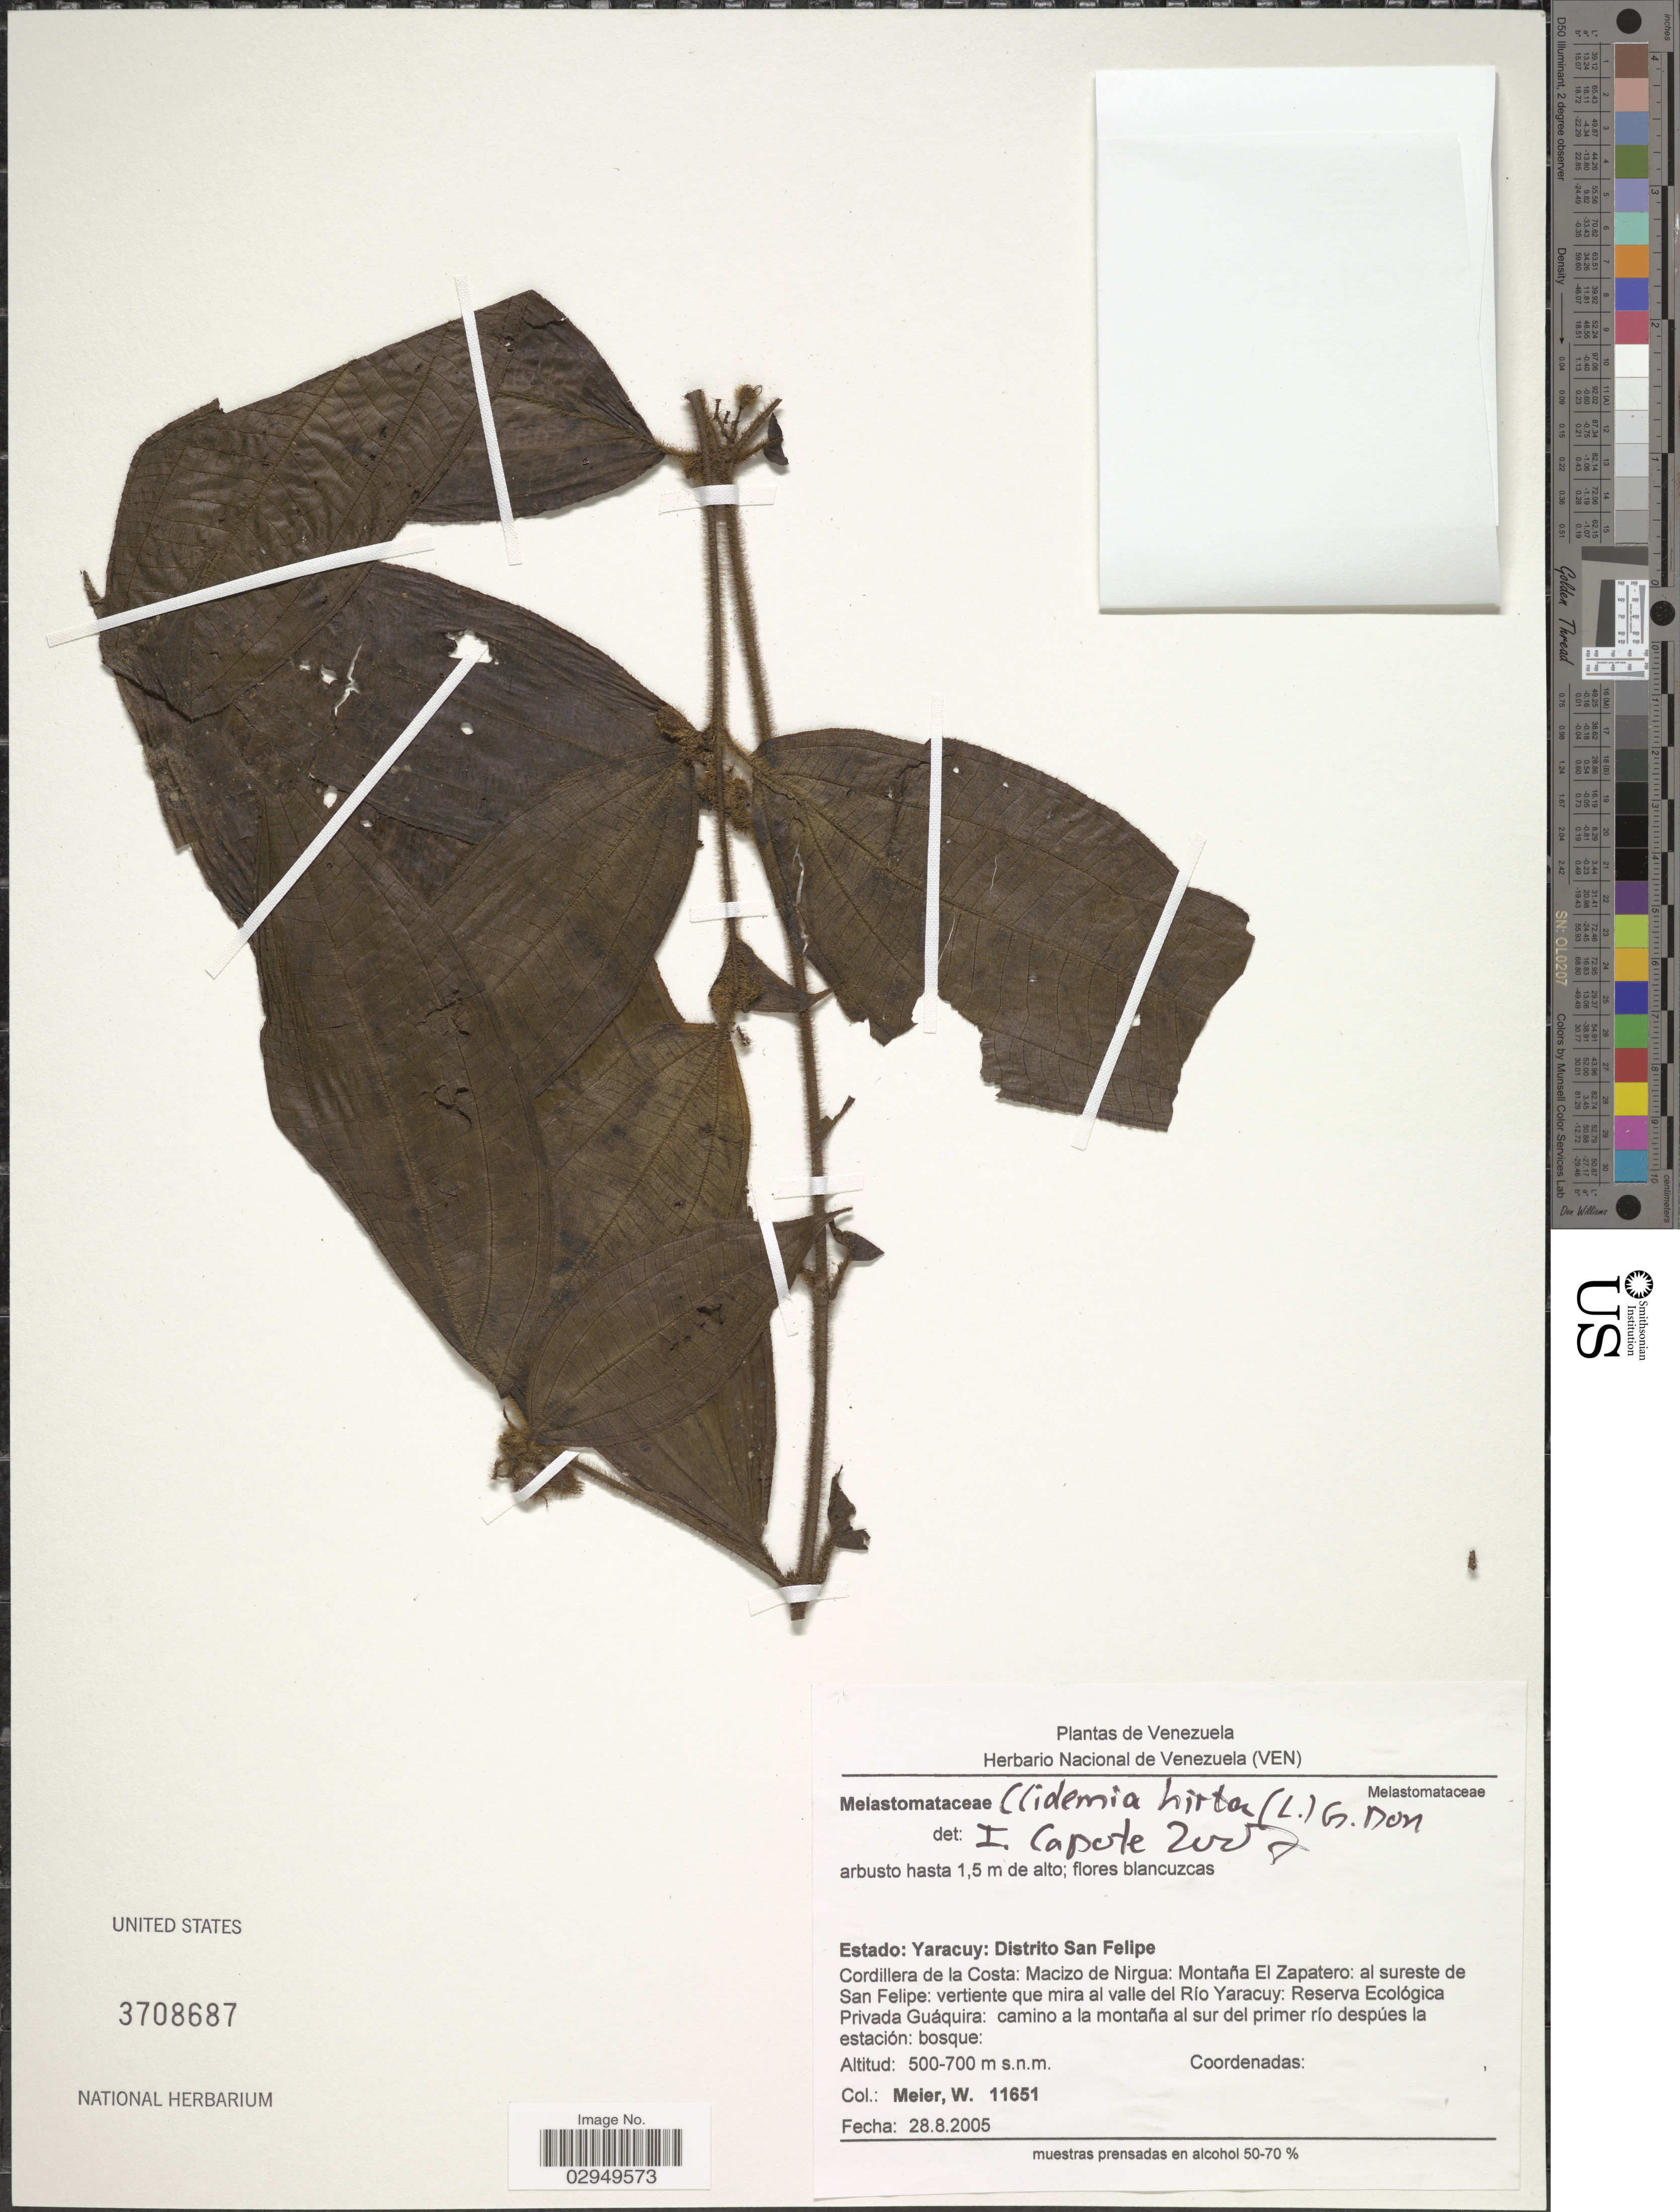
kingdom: Plantae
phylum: Tracheophyta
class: Magnoliopsida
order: Myrtales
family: Melastomataceae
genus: Miconia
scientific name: Miconia dentata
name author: (D. Don) Michelang.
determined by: Ferreira-Alves, R.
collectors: W. Meier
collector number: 11651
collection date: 2005-08-28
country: Venezuela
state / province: Yaracuy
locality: Distrito San Felipe. Cordillera de la Costa: Macizo de Nirgua: Montaña El Zapatero: al sureste de San Felipe: vertiente que mira al valle del Río Yaracuy: Reserva Ecológica Privada Guáquira: camino a la montaña al sur del primer río despúes la estación.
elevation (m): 500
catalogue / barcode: US 3708687